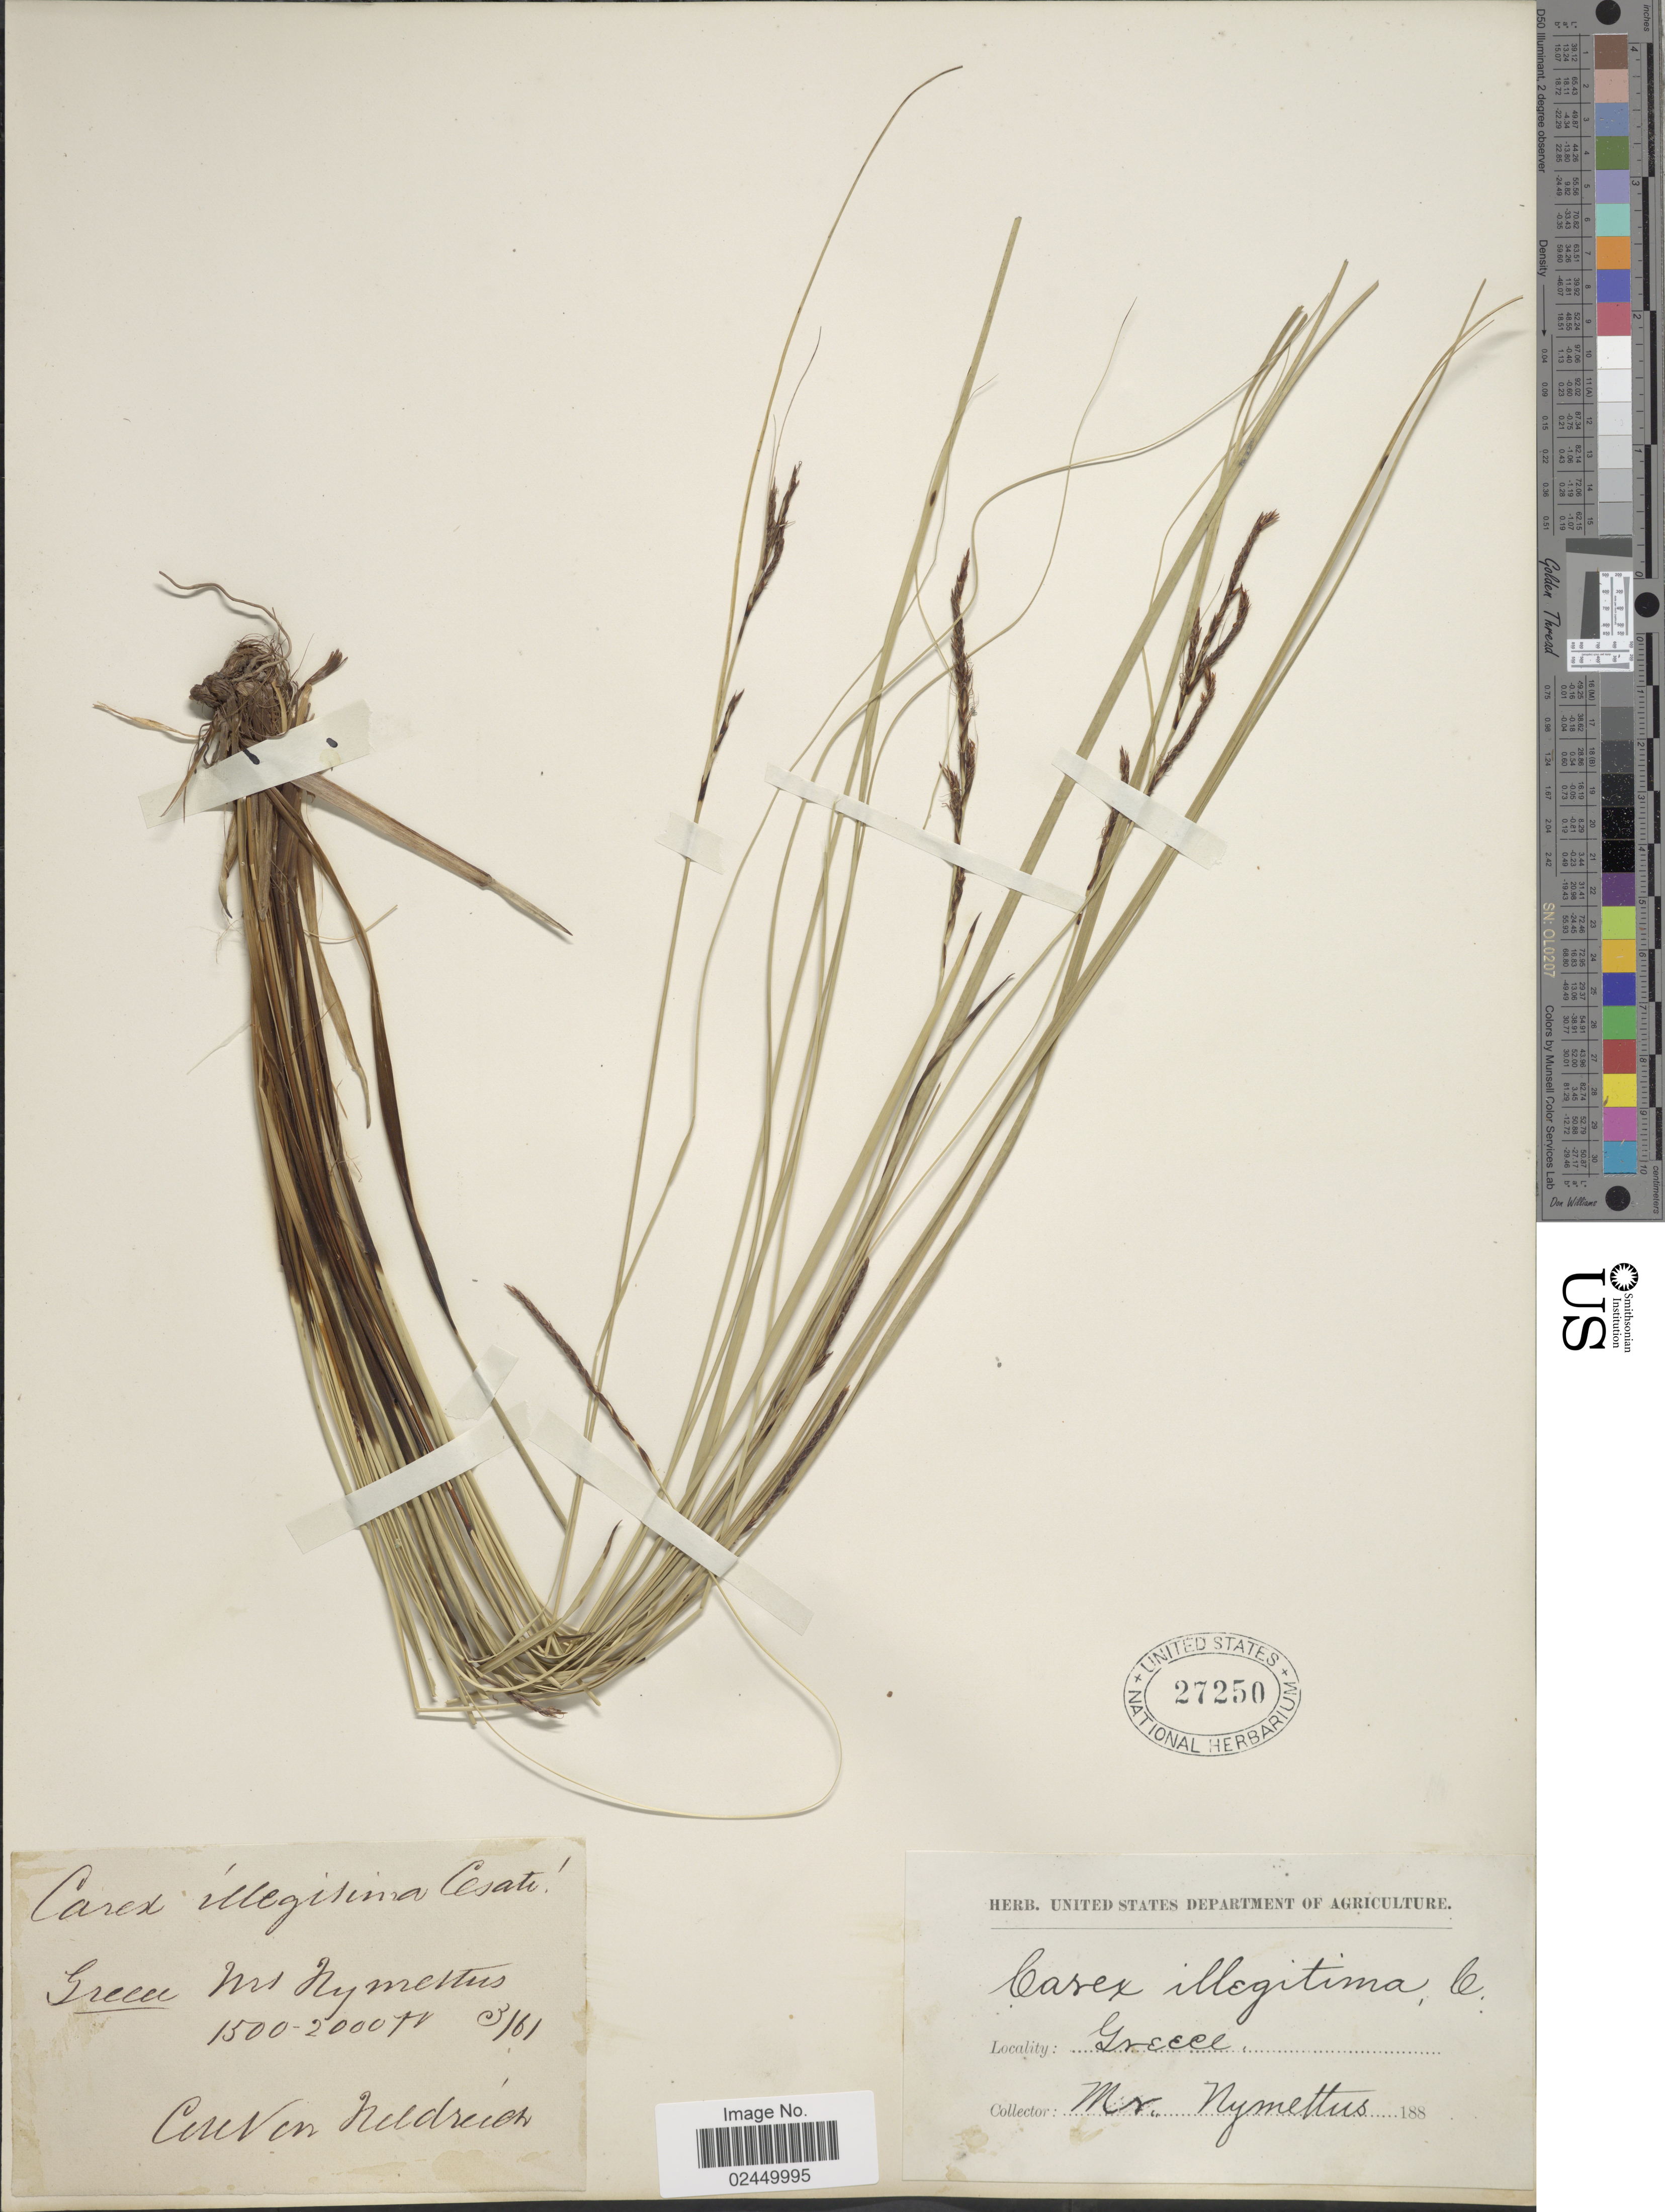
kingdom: Plantae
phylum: Tracheophyta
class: Liliopsida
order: Poales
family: Cyperaceae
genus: Carex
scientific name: Carex illegitima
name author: Ces.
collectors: Nymettus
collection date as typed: Transcribed d/m/y: /3/61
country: Greece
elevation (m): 457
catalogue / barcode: US 27250